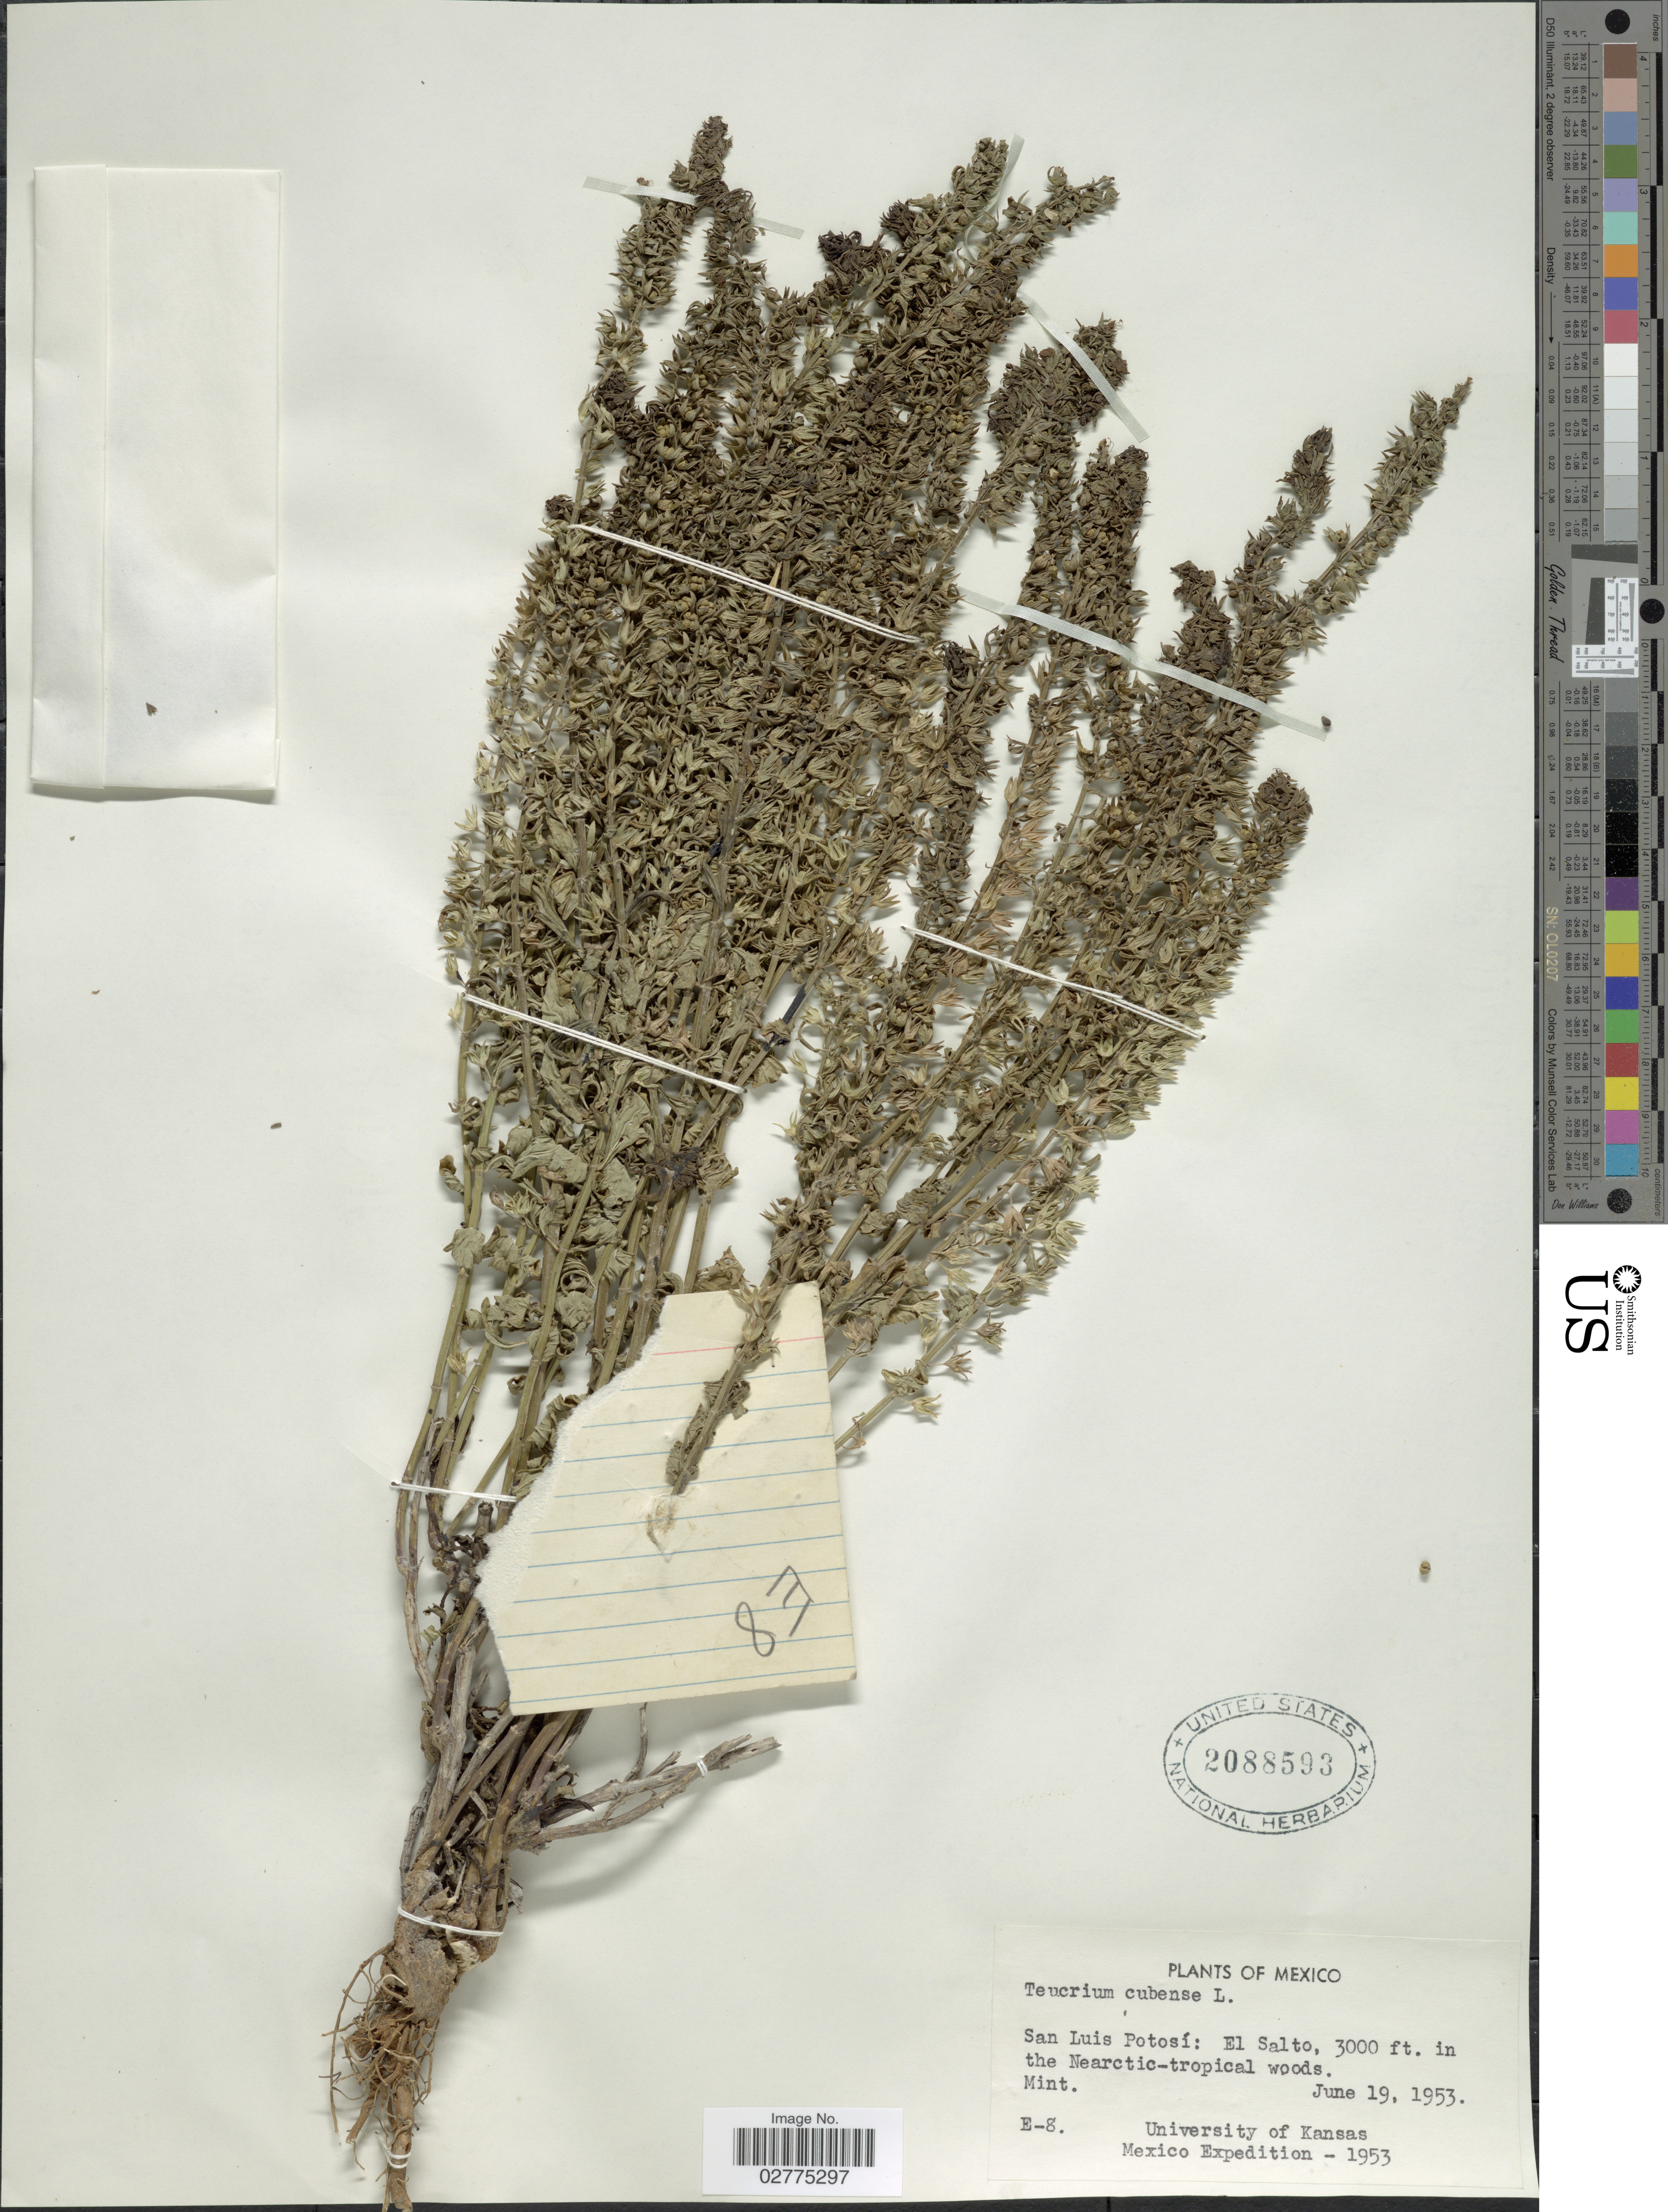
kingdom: Plantae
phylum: Tracheophyta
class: Magnoliopsida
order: Lamiales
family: Lamiaceae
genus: Teucrium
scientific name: Teucrium cubense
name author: Jacq.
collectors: University of Kansas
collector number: E-8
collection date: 1953-06-19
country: Mexico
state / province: San Luis Potosí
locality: San Luis Potosi: El Salto.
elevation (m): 914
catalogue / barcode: US 2088593